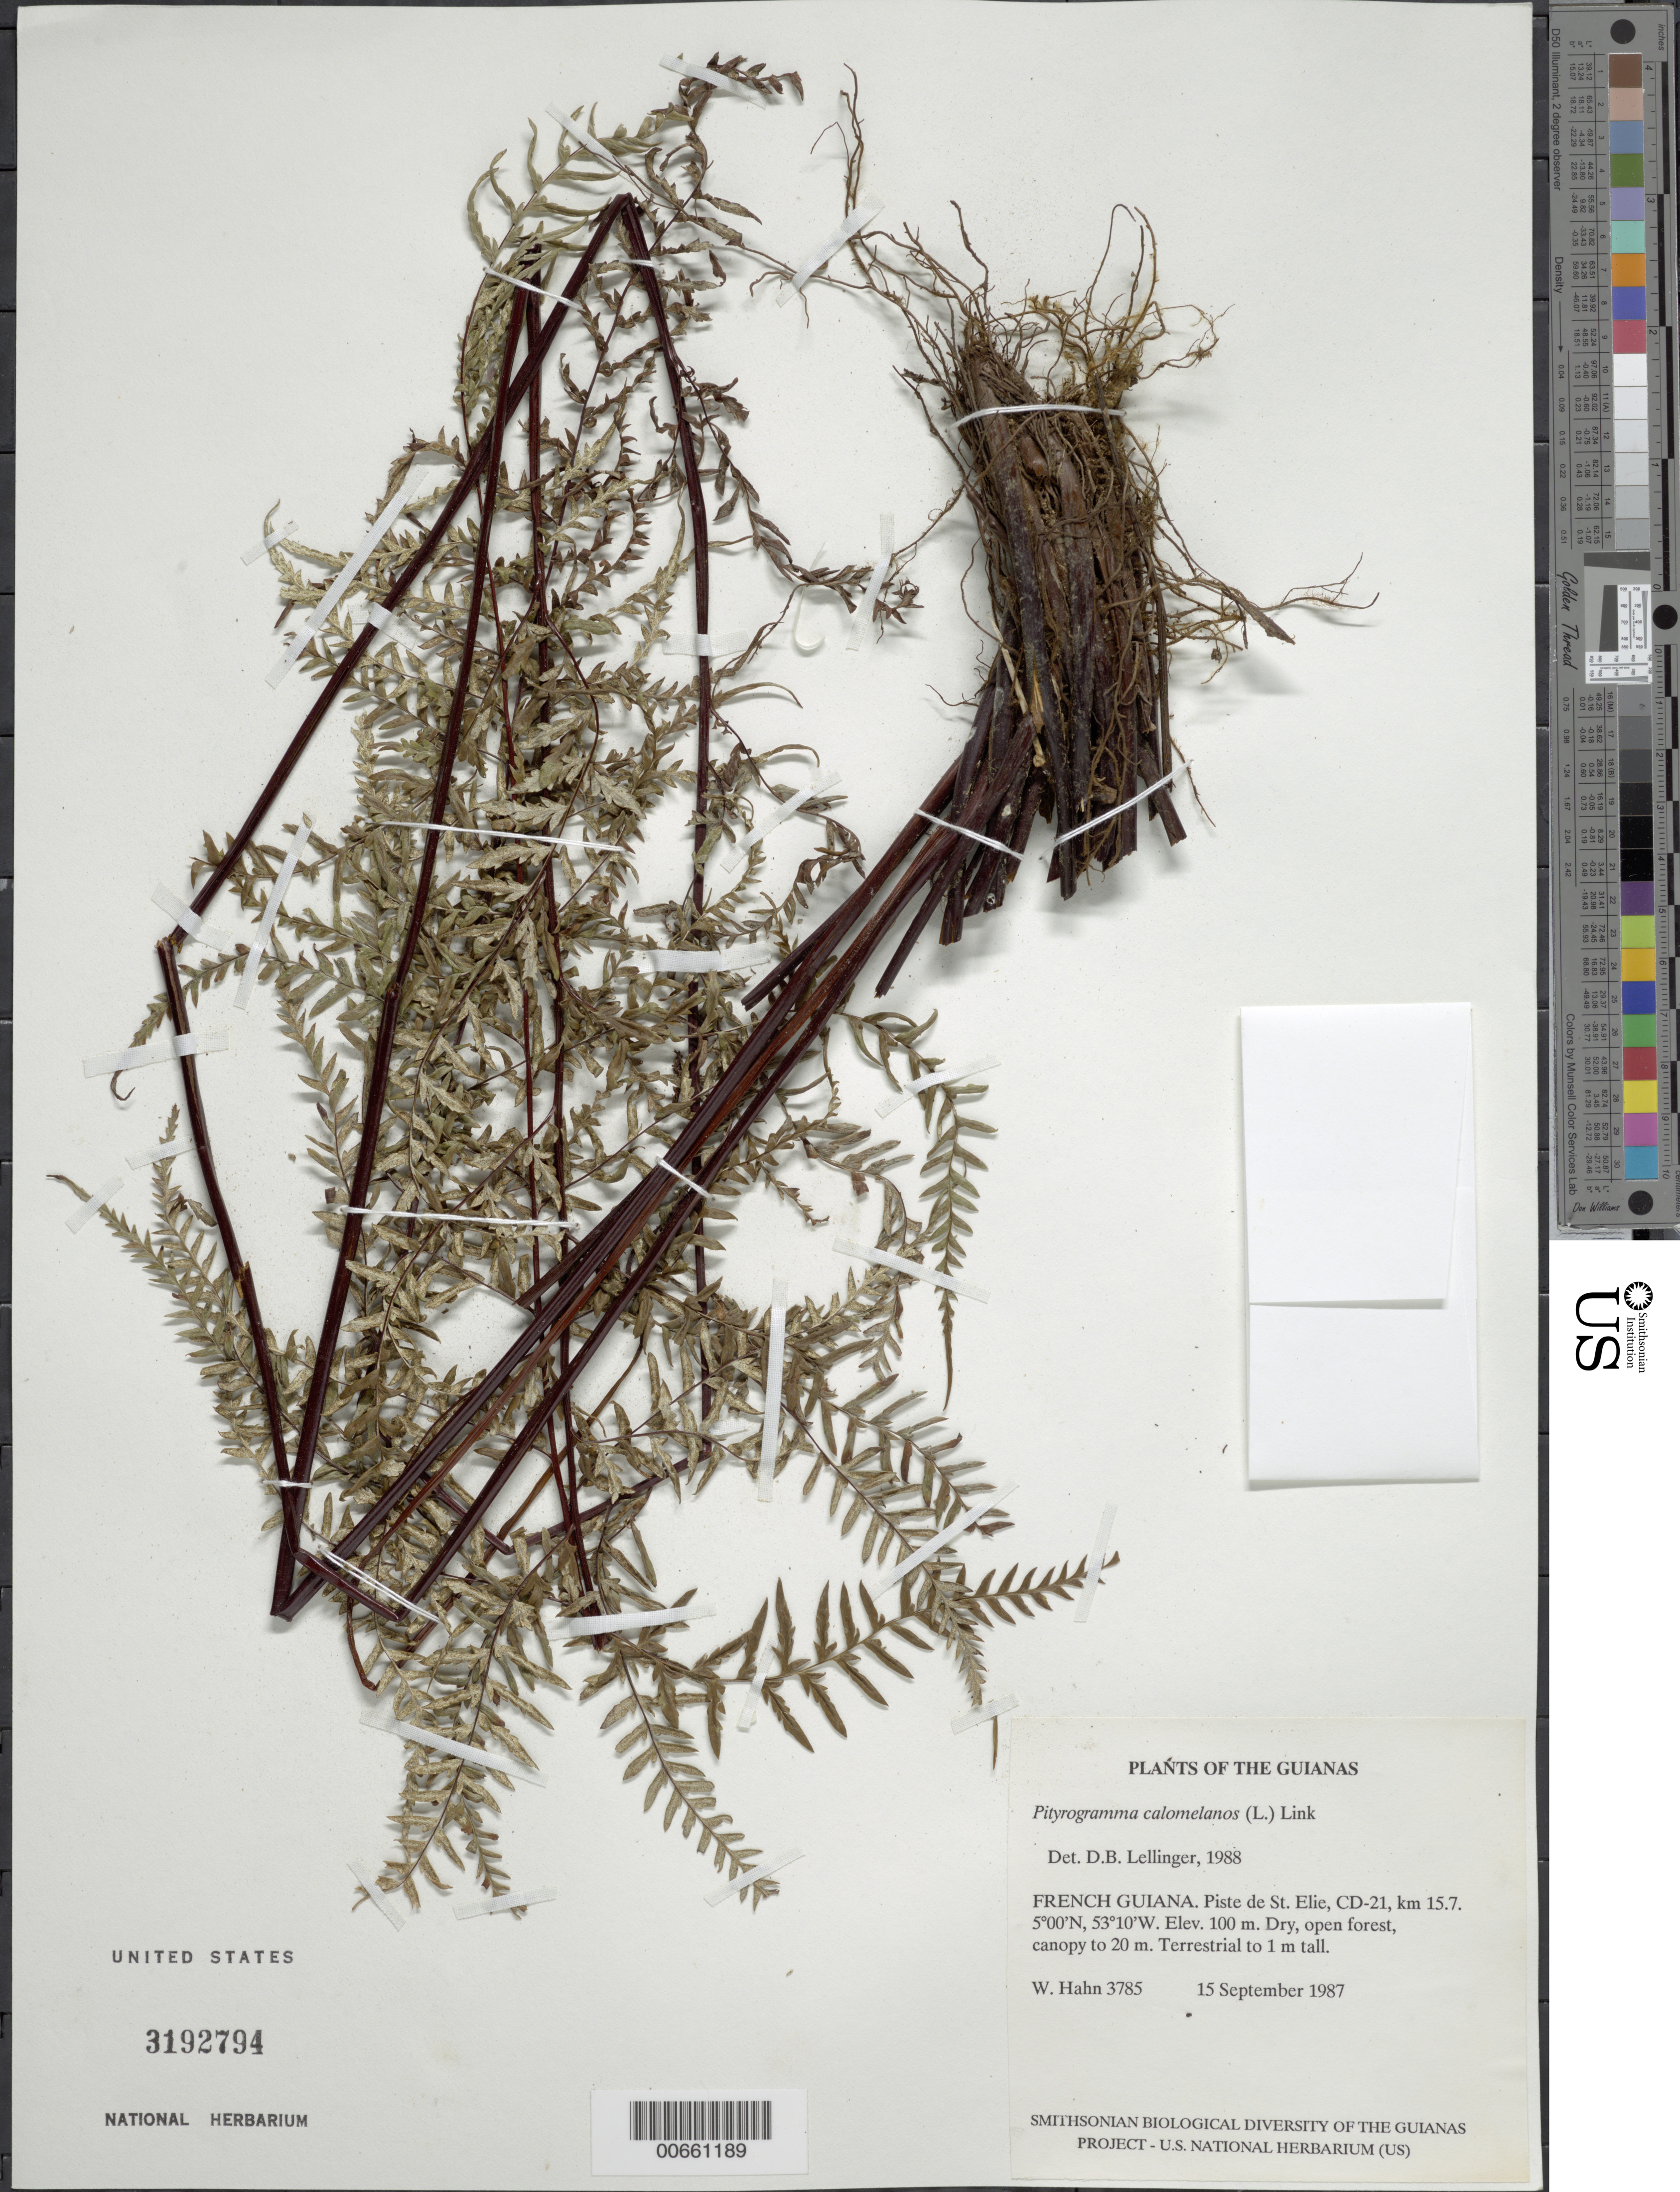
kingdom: Plantae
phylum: Tracheophyta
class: Polypodiopsida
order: Polypodiales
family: Pteridaceae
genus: Pityrogramma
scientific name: Pityrogramma calomelanos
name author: (L.) Link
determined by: Lellinger, David B., (BOT), Smithsonian Institution - National Museum of Natural History (UNITED STATES)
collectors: W. Hahn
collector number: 3785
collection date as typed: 15 September 1987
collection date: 1987-09-15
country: French Guiana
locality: Piste de St. Elie, CD-21, km 15.7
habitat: Dry, open forest, canopy to 20 m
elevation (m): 100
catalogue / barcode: US 3192794